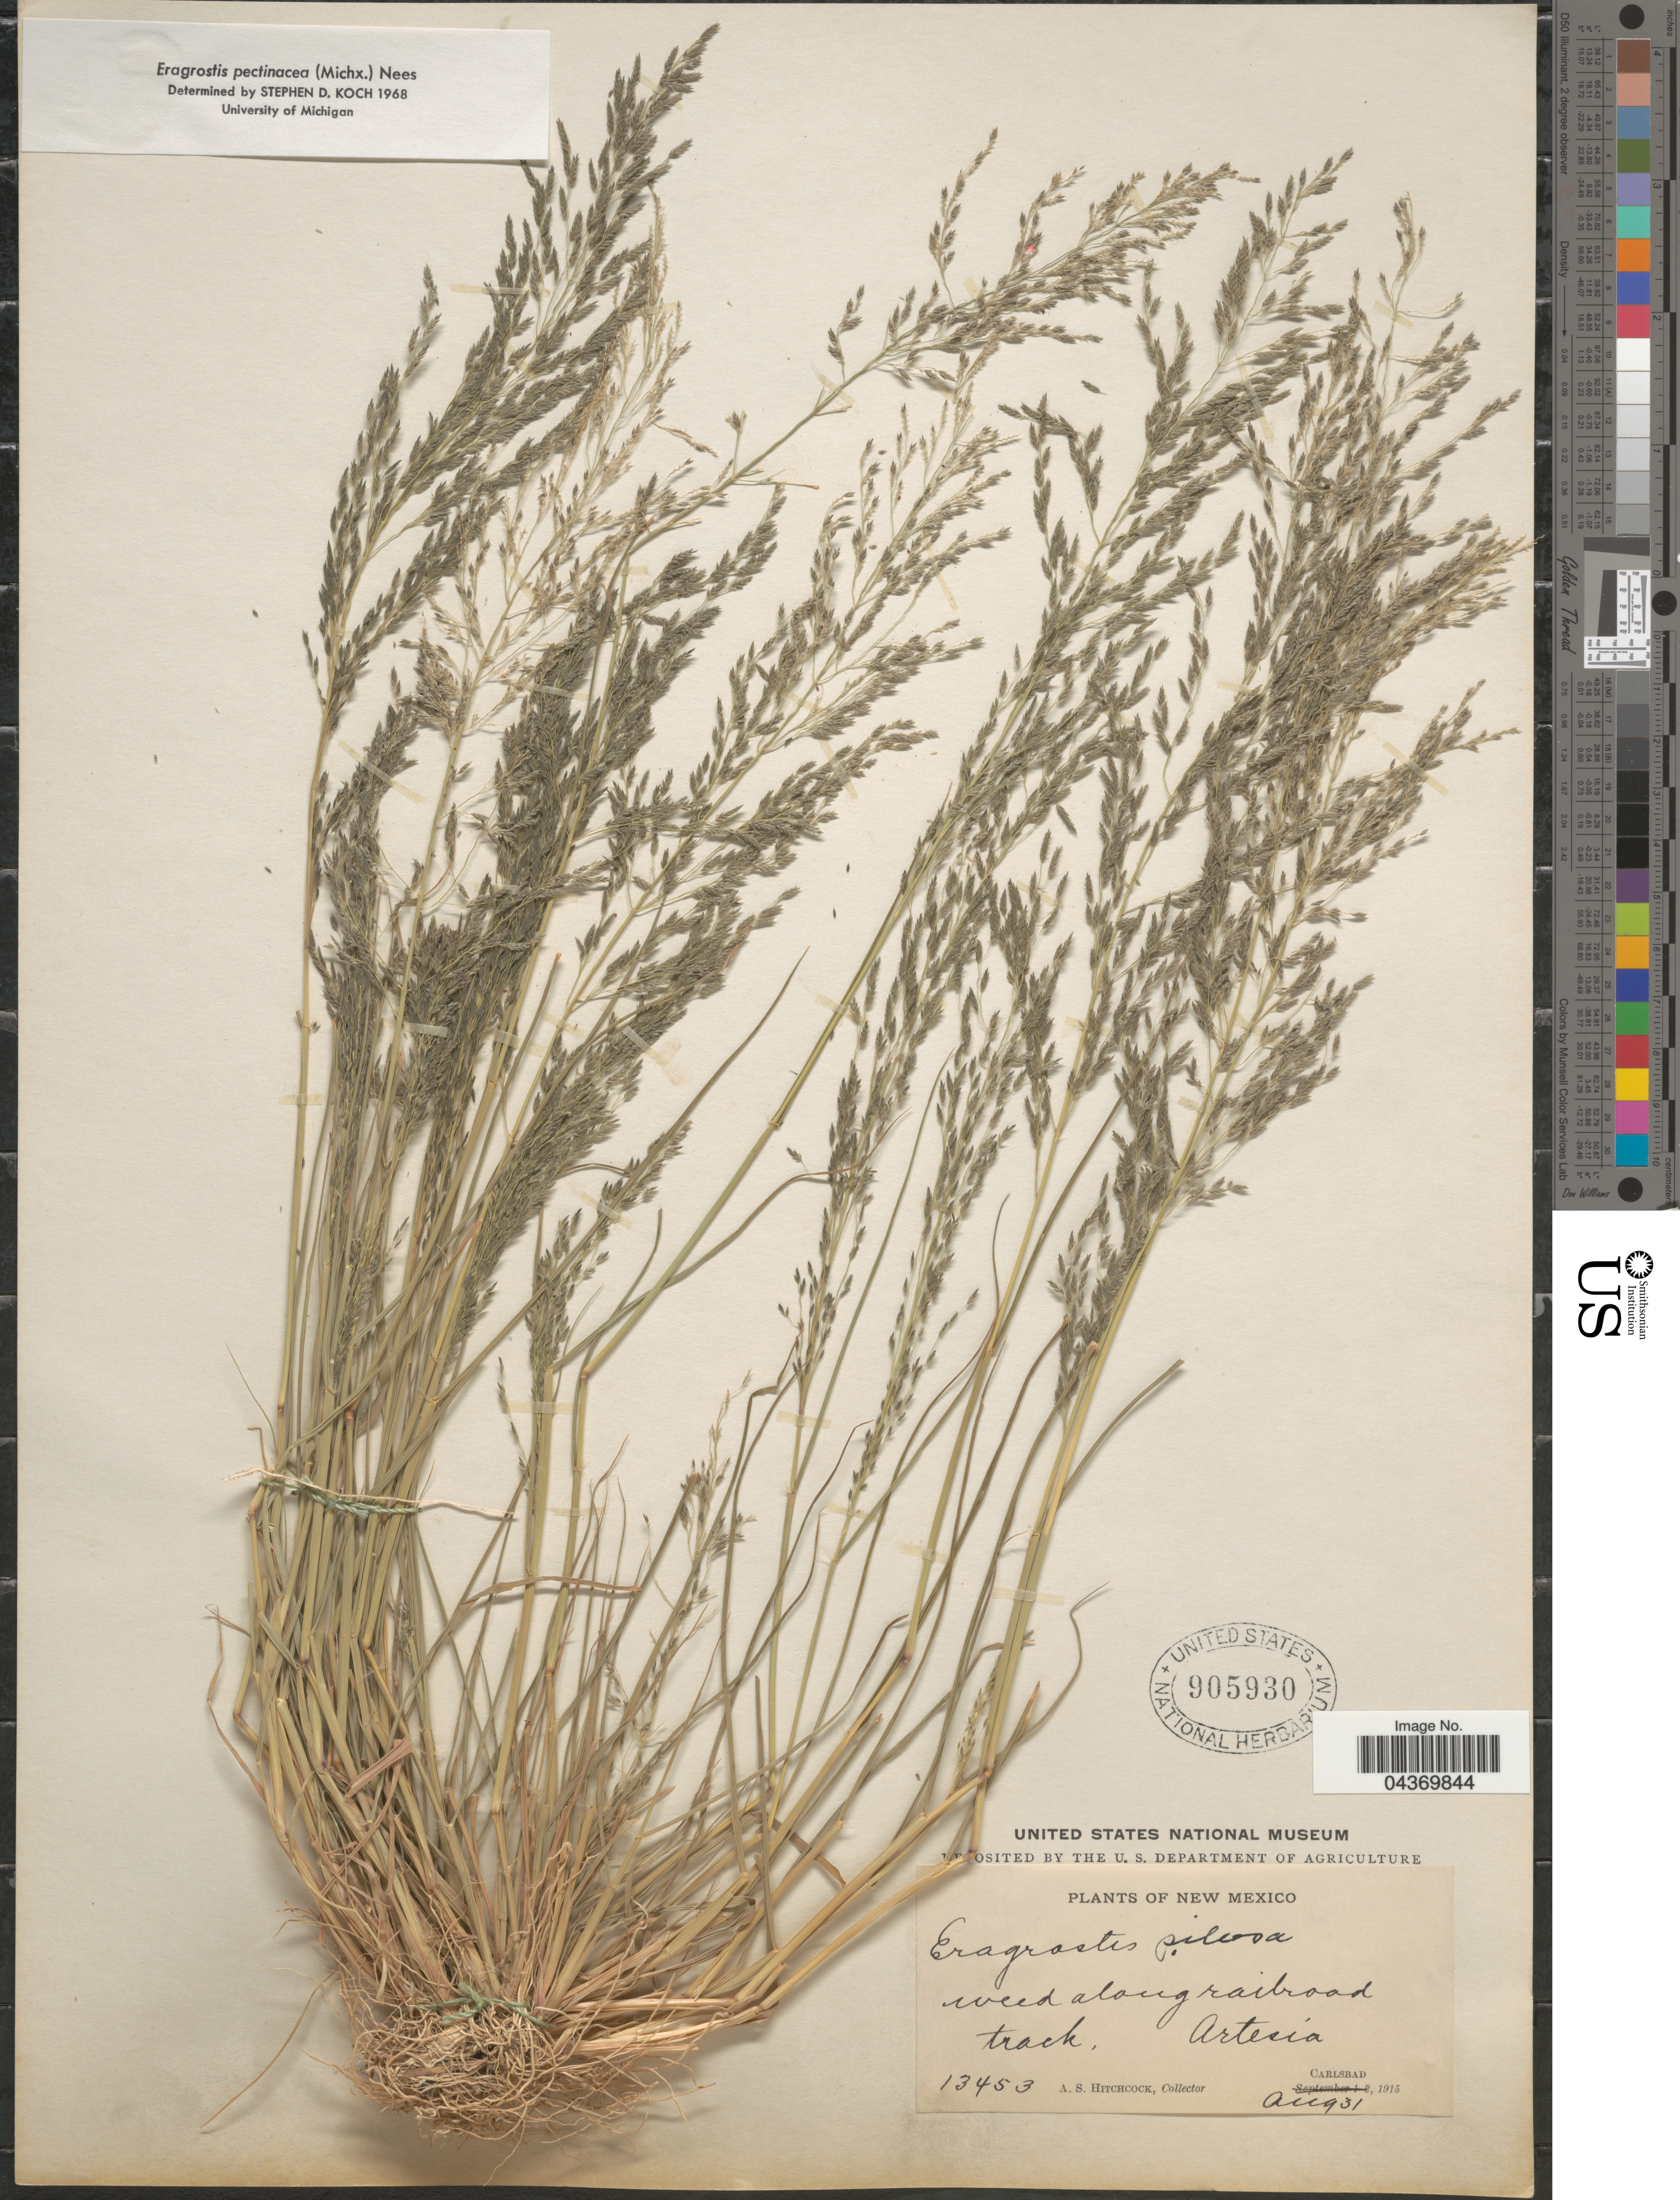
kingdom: Plantae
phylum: Tracheophyta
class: Liliopsida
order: Poales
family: Poaceae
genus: Eragrostis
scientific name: Eragrostis pectinacea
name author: (Michx.) Nees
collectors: A. S. Hitchcock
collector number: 13453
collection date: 1915-08-31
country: United States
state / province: New Mexico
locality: Weed along railroad track, Artesia. Carlsbad.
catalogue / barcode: US 905930